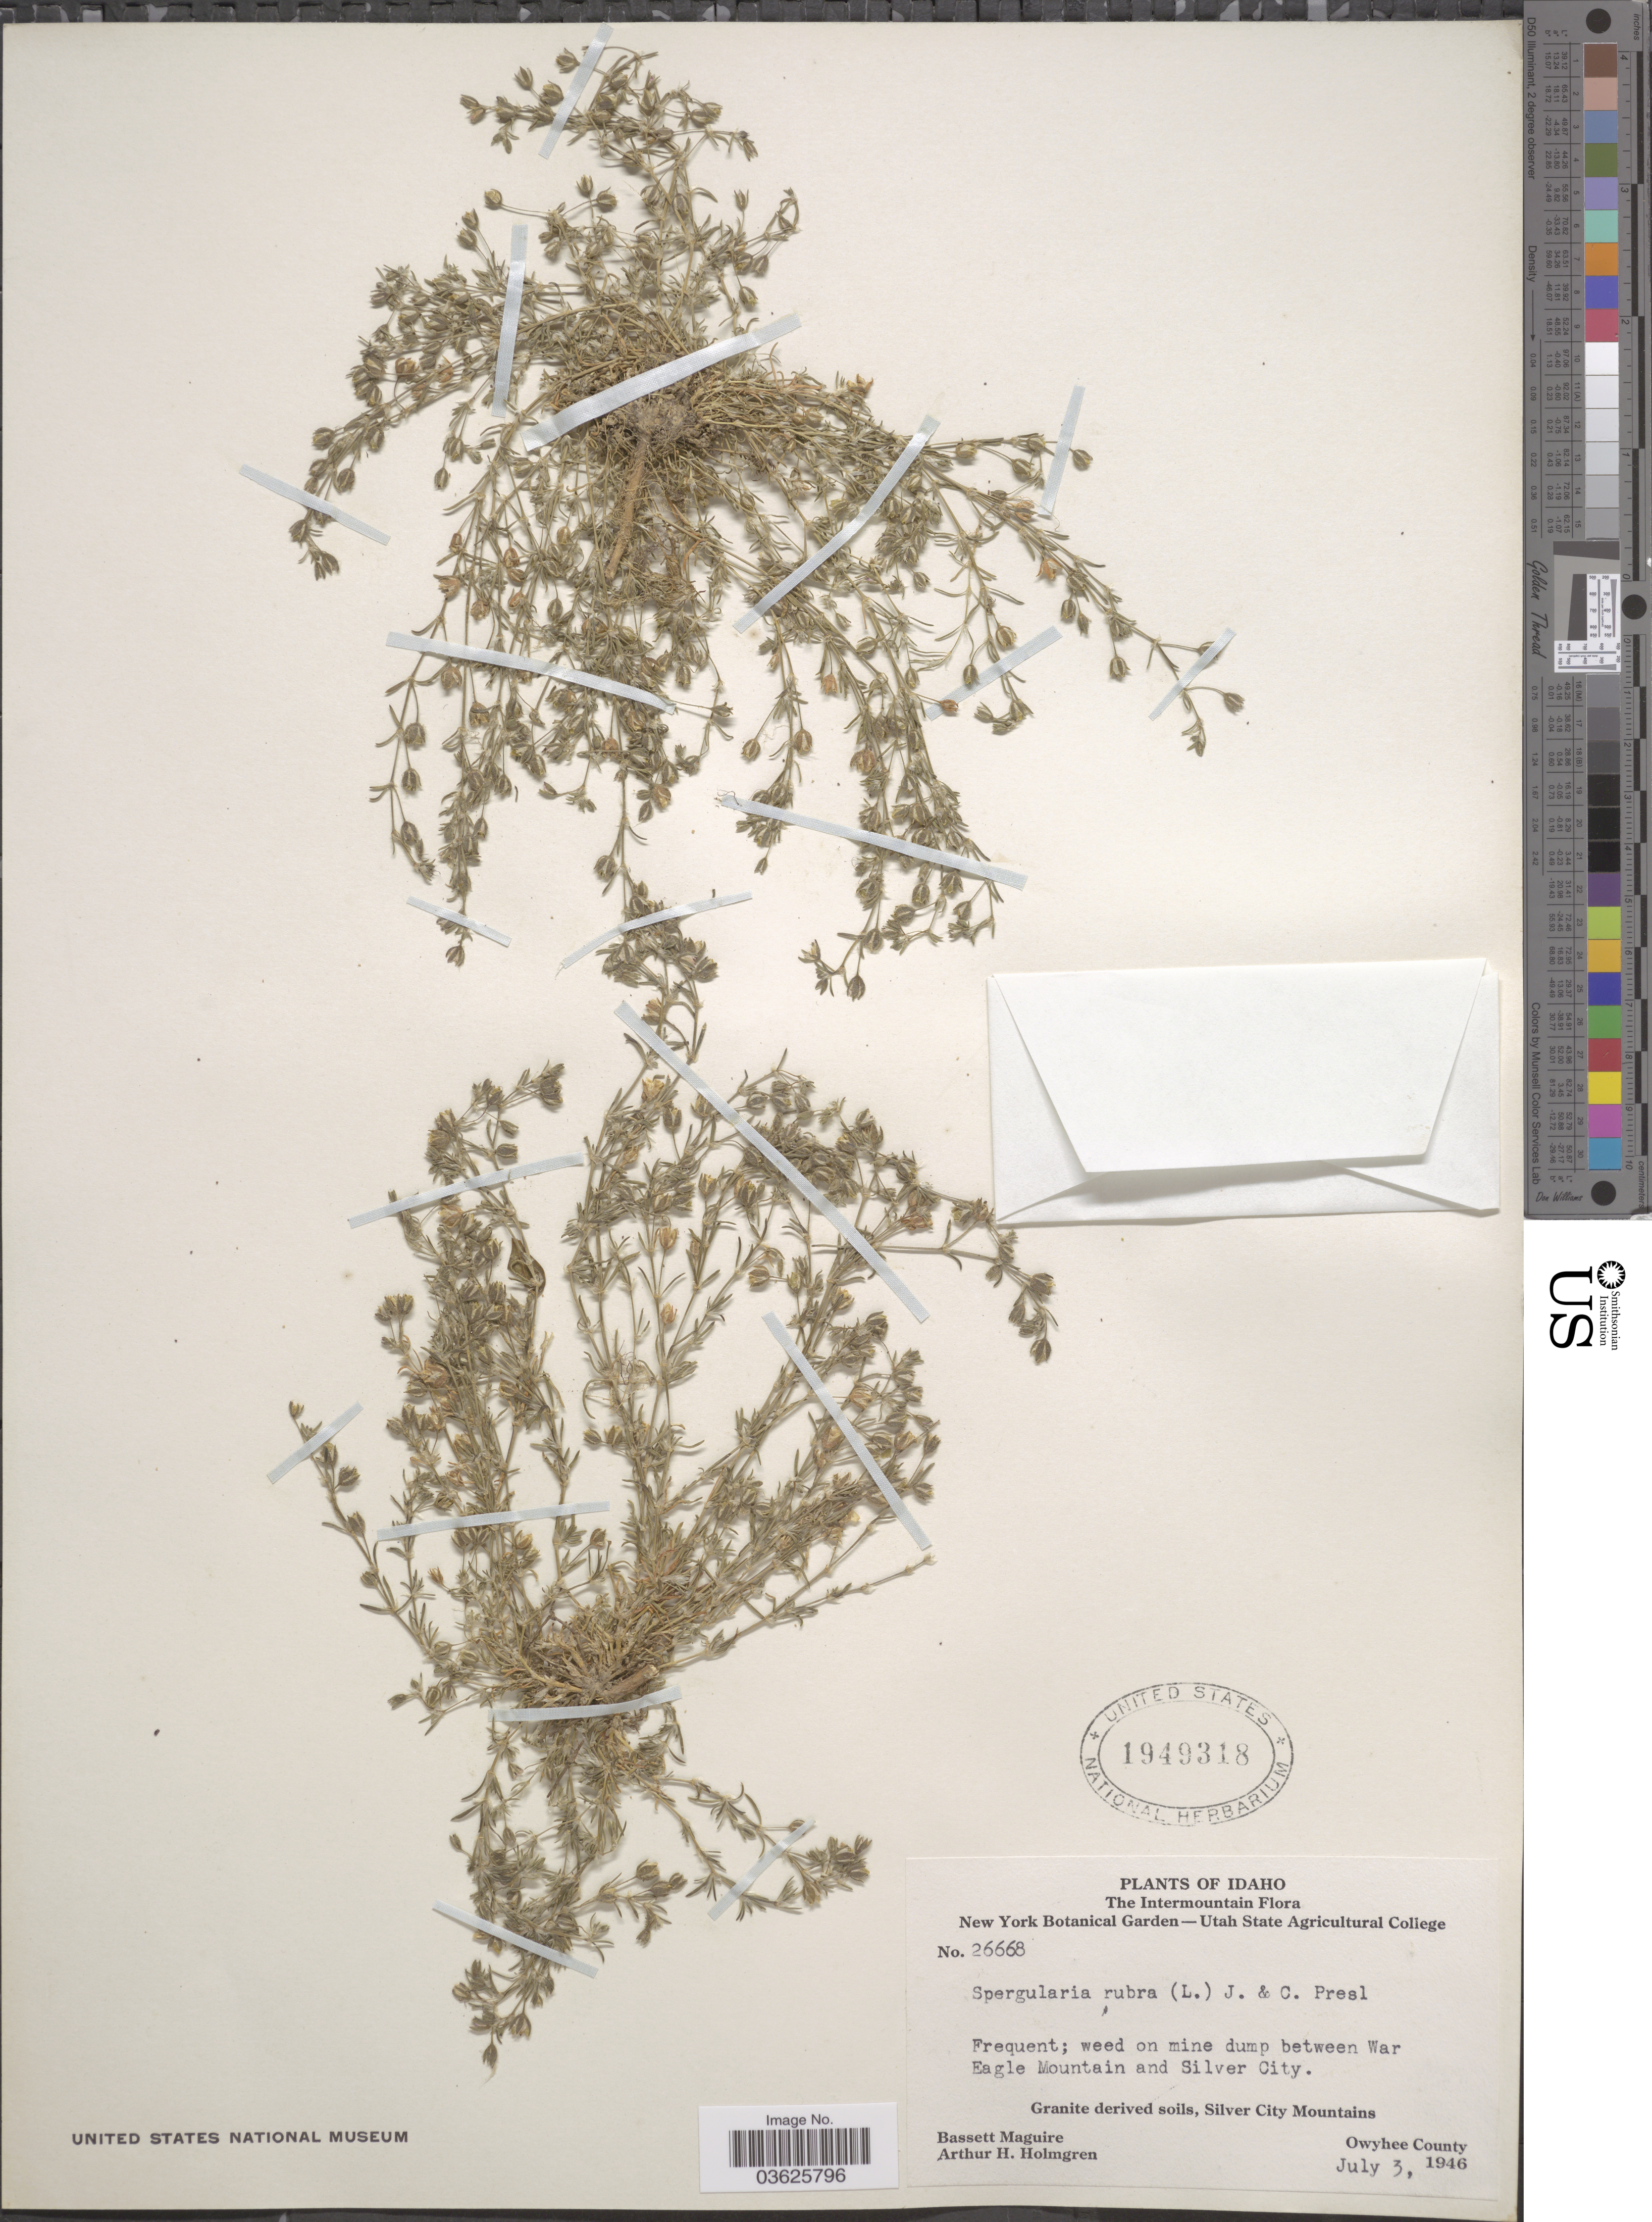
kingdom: Plantae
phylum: Tracheophyta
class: Magnoliopsida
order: Caryophyllales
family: Caryophyllaceae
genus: Spergularia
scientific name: Spergularia rubra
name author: (L.) J. Presl & C. Presl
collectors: B. Maguire & A. H. Holmgren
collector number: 26668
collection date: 1946-07-03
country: United States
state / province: Idaho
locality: The Intermountain. Between War Eagle Mountain and Silver City. Silver City Mountains, Owyhee County.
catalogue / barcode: US 1949318